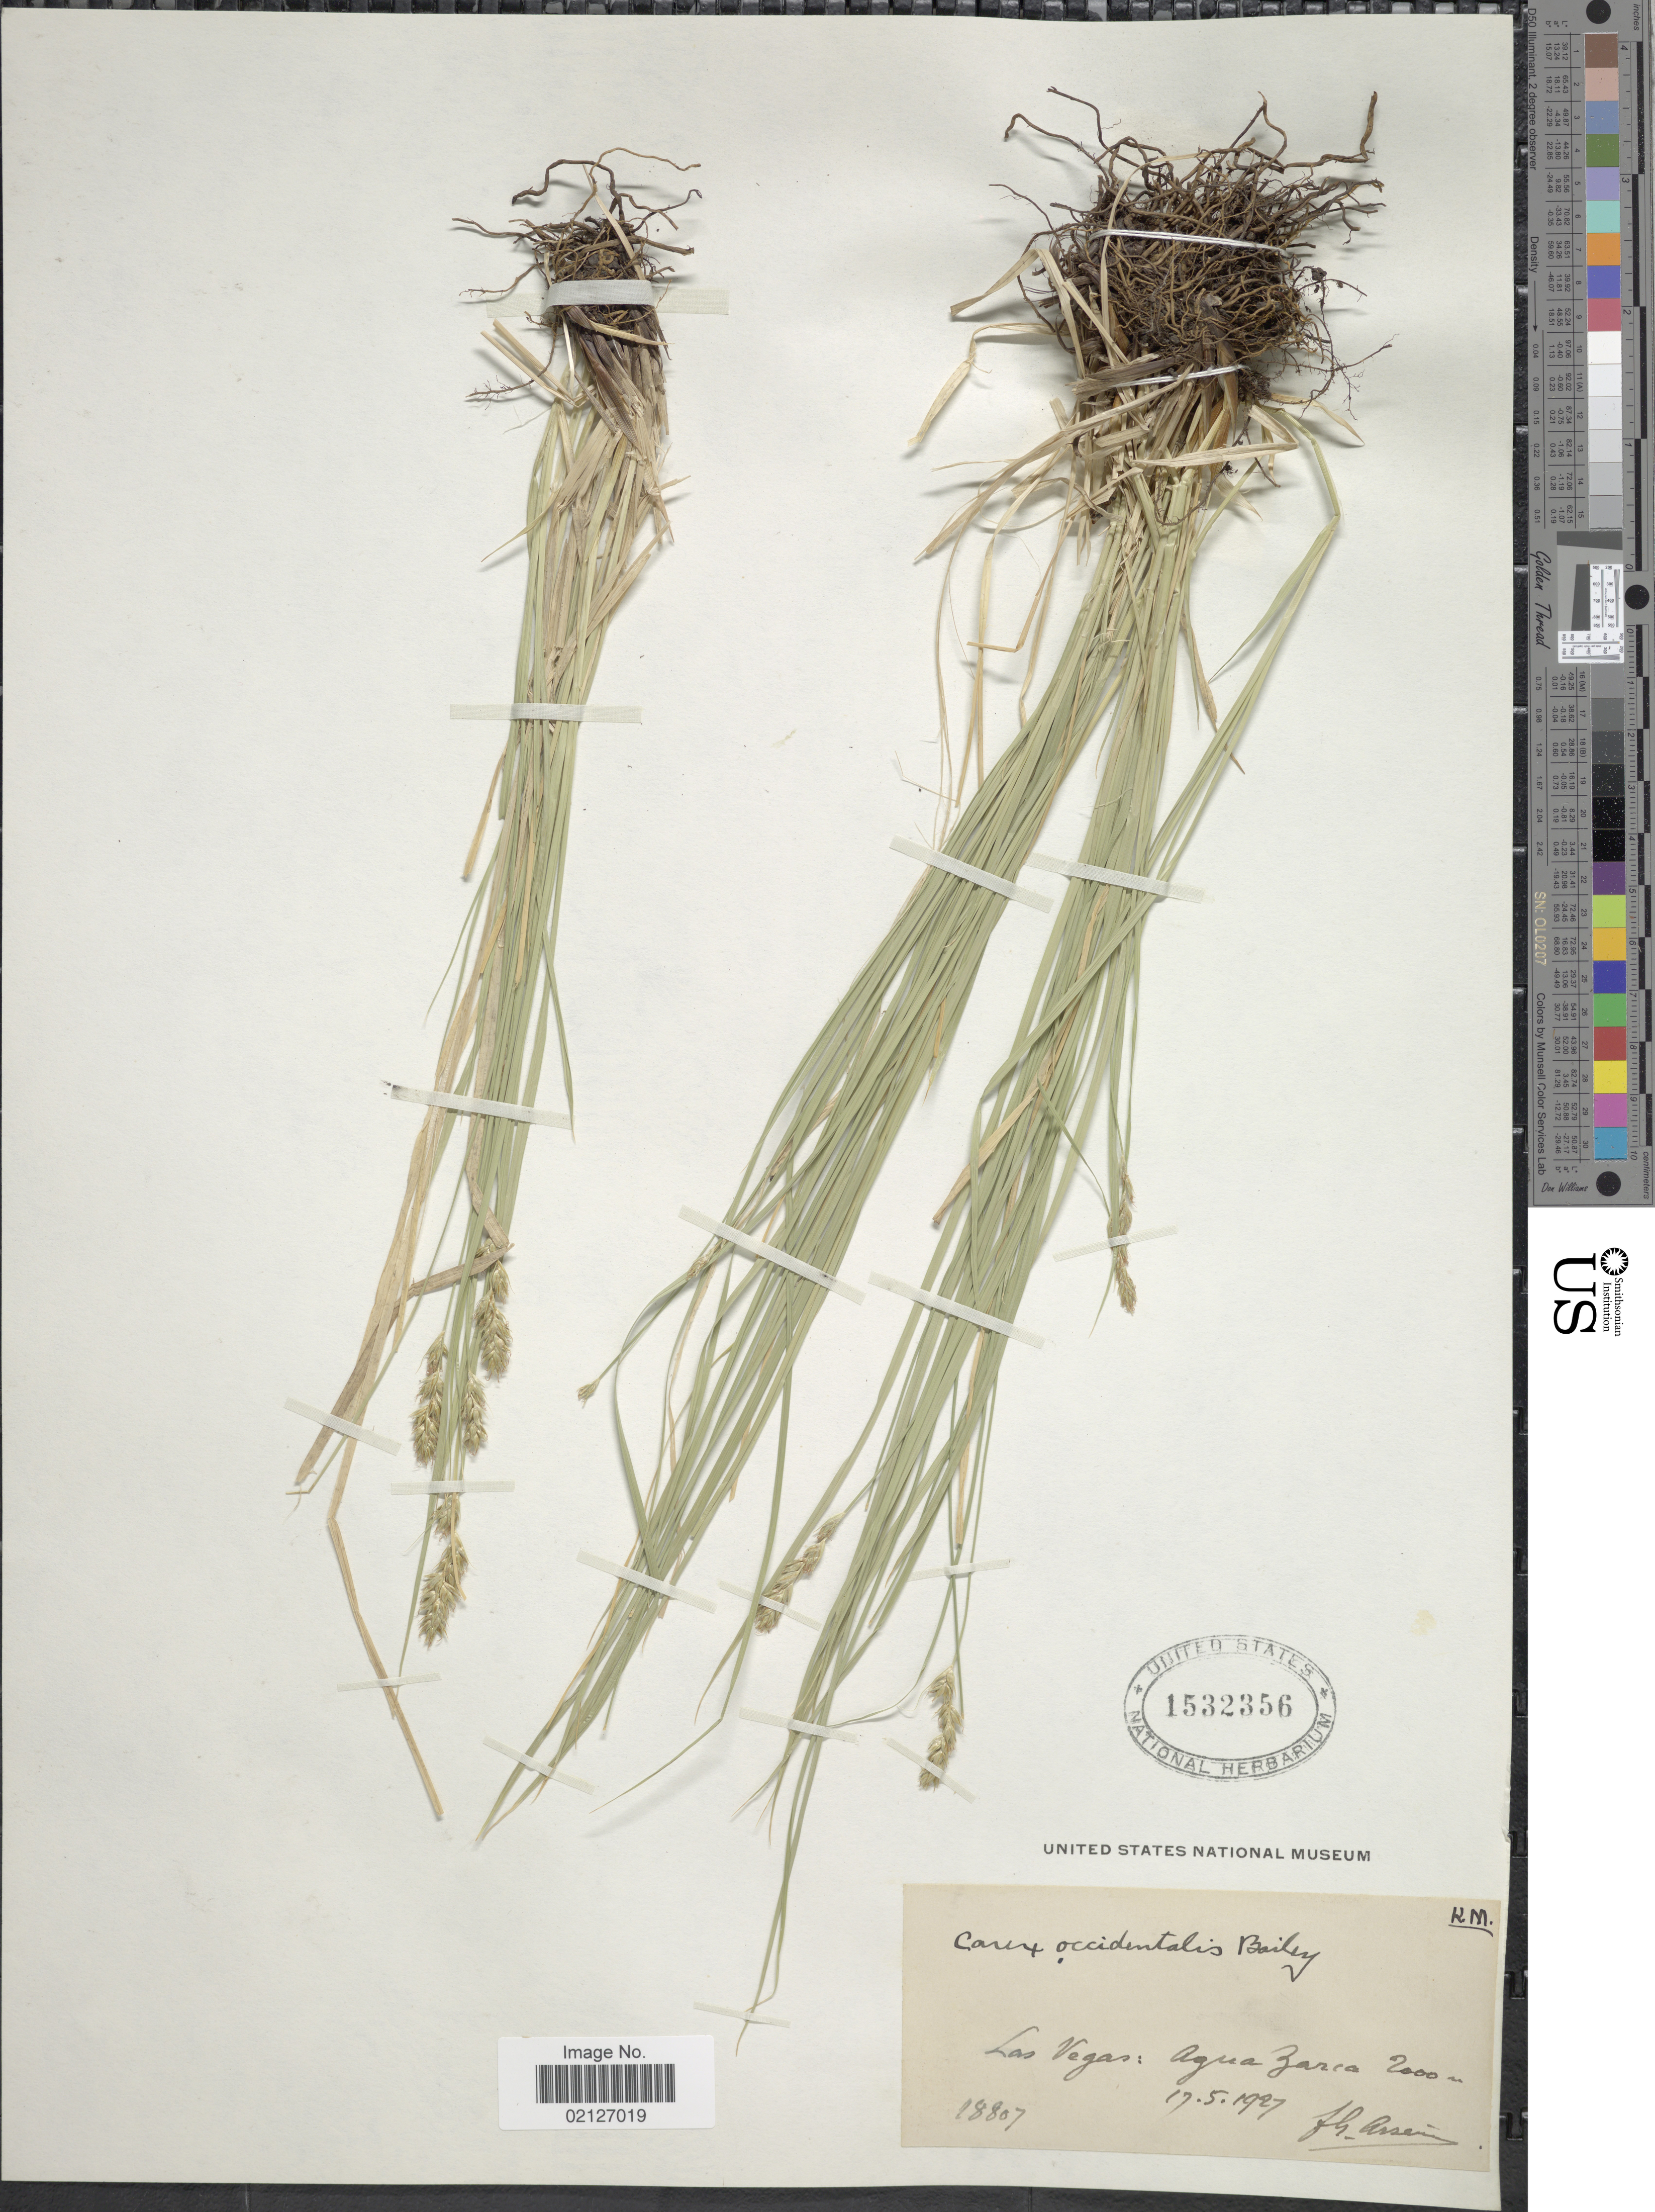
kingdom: Plantae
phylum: Tracheophyta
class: Liliopsida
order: Poales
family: Cyperaceae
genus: Carex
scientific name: Carex occidentalis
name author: L.H. Bailey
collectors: Bro. G. Arsène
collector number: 18807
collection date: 1927-05-17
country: United States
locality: Las Vegas: Agua Zarca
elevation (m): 2000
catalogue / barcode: US 1532356